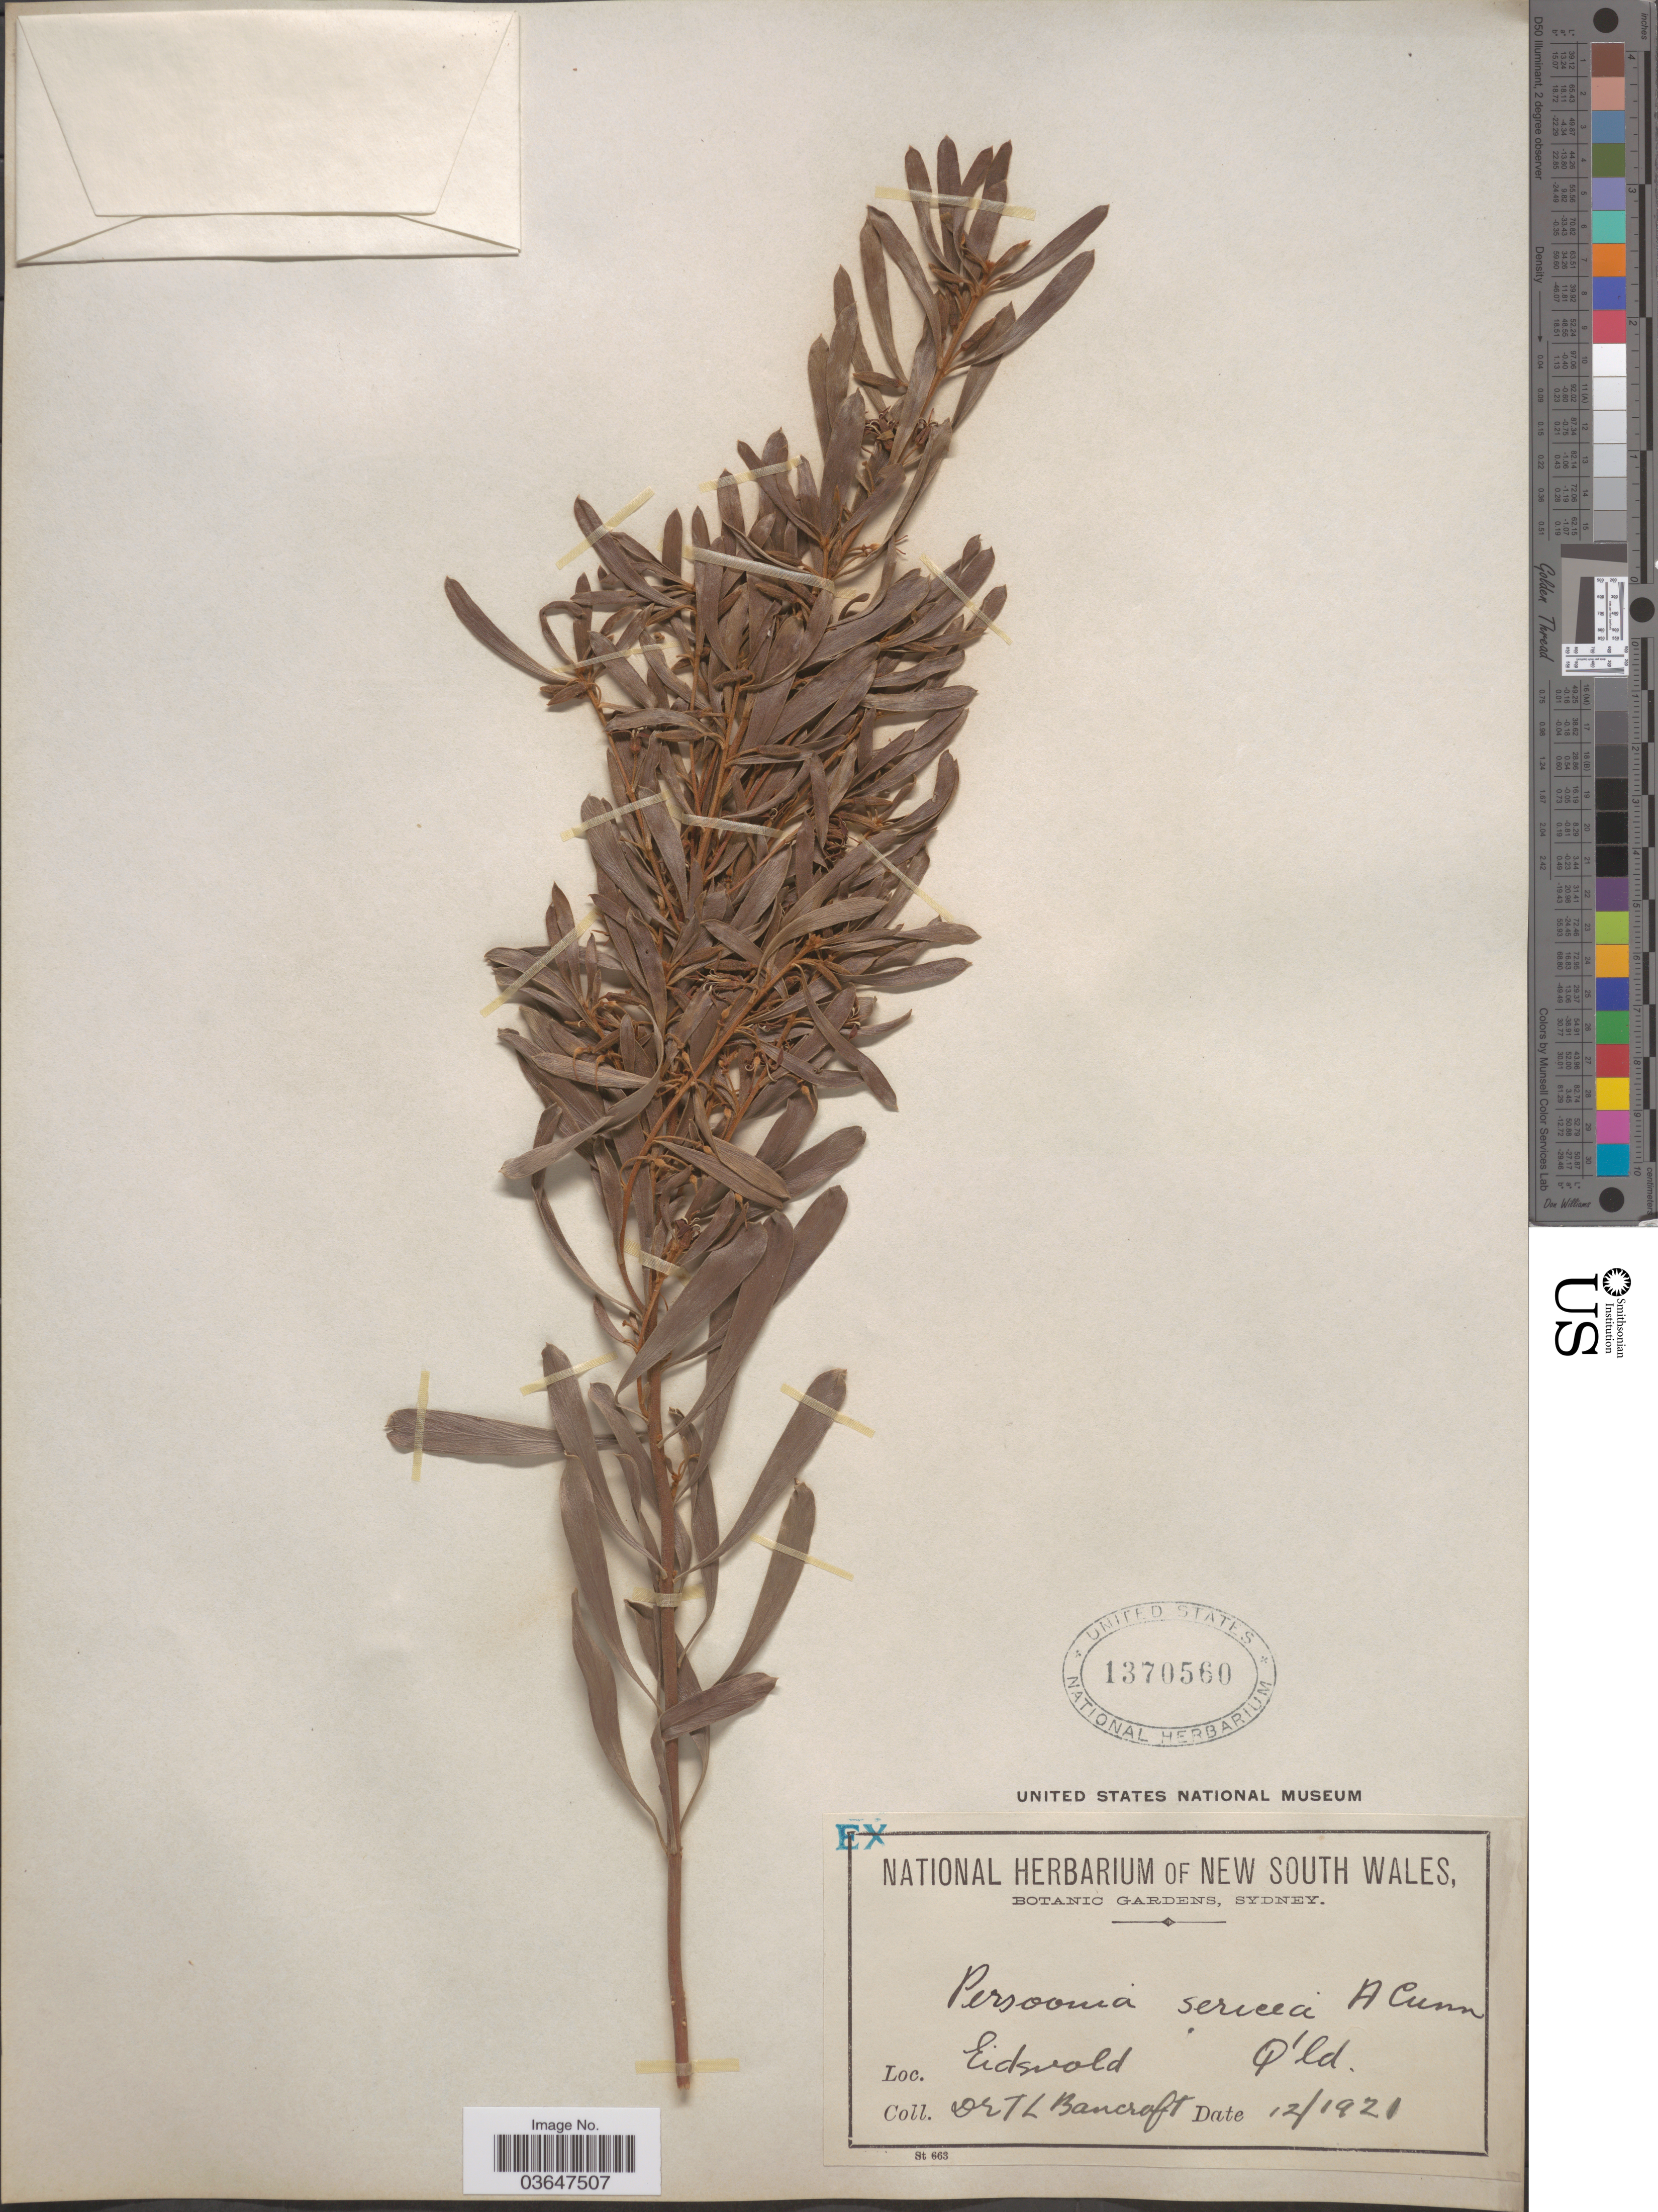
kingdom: Plantae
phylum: Tracheophyta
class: Magnoliopsida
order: Proteales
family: Proteaceae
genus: Persoonia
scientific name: Persoonia sericea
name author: A. Cunn. ex R. Br.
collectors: T. Bancroft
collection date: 1921-12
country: Australia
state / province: Queensland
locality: Eidsvold, Q'ld.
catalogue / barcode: US 1370560